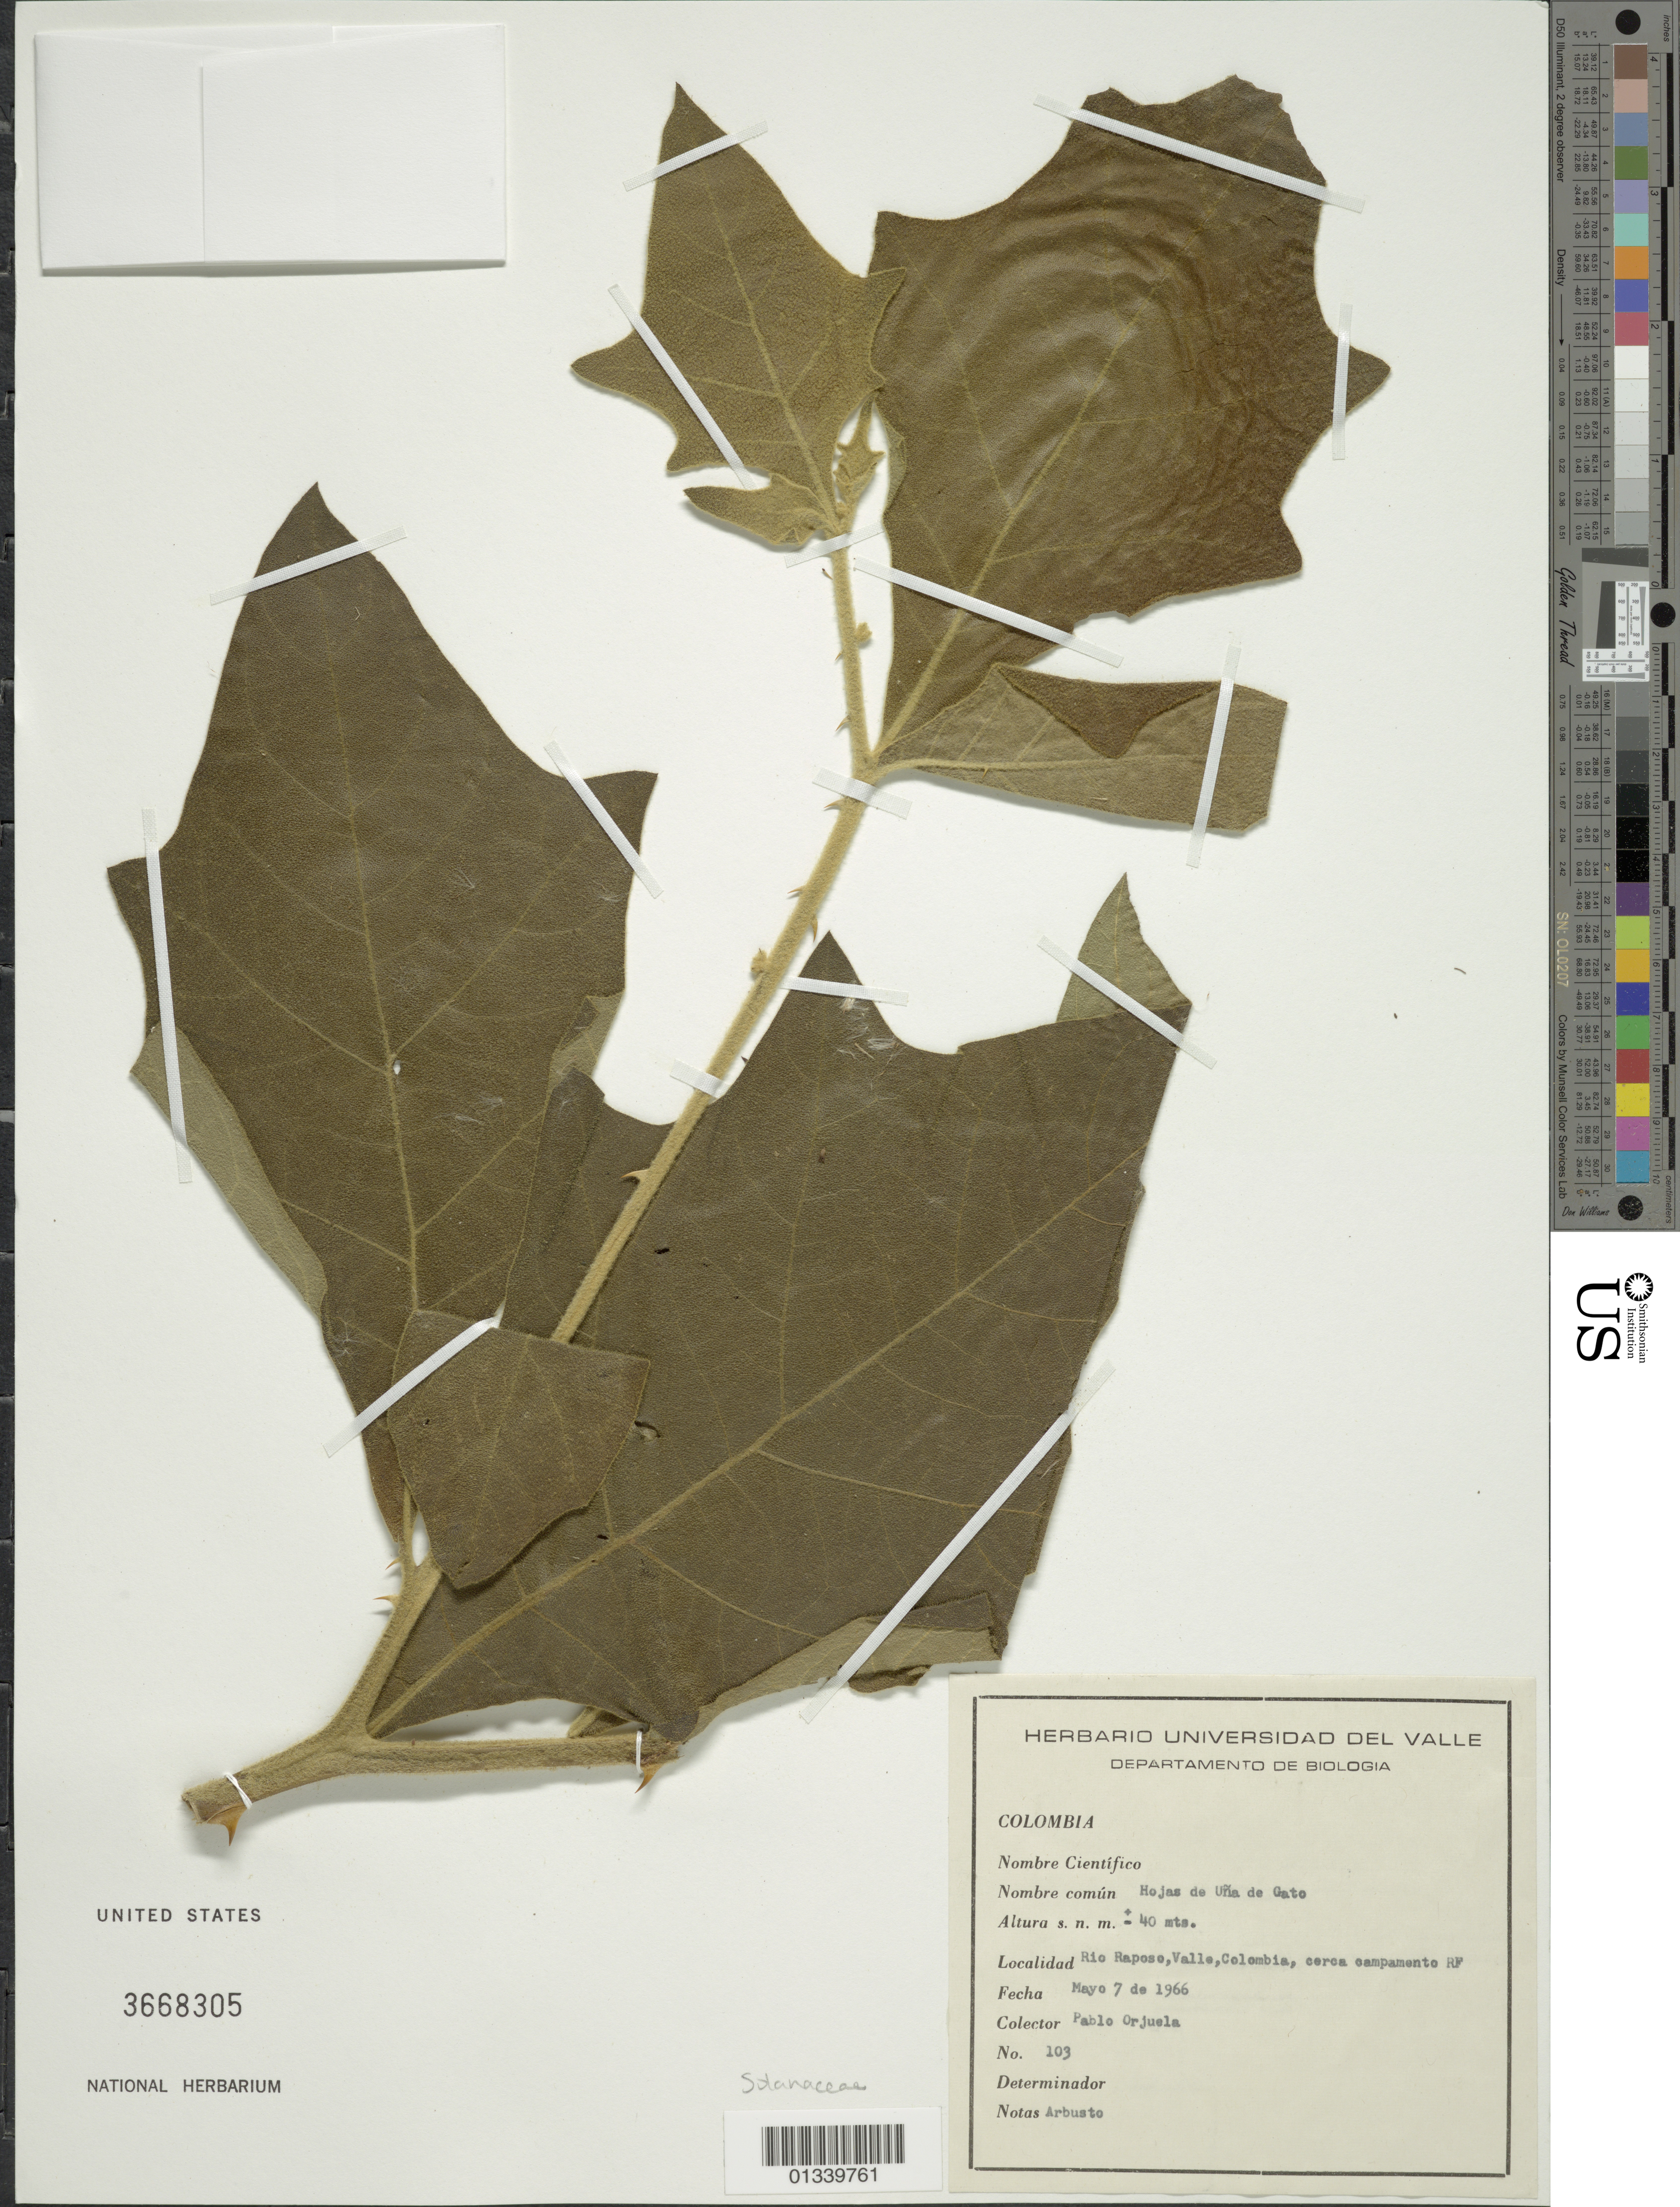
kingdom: Plantae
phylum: Tracheophyta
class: Magnoliopsida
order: Solanales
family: Solanaceae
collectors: P. A. Orjuela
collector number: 103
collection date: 1966-05-07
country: Colombia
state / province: Valle del Cauca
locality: Rio Raposo, cerca campamento RF.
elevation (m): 40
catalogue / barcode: US 3668305